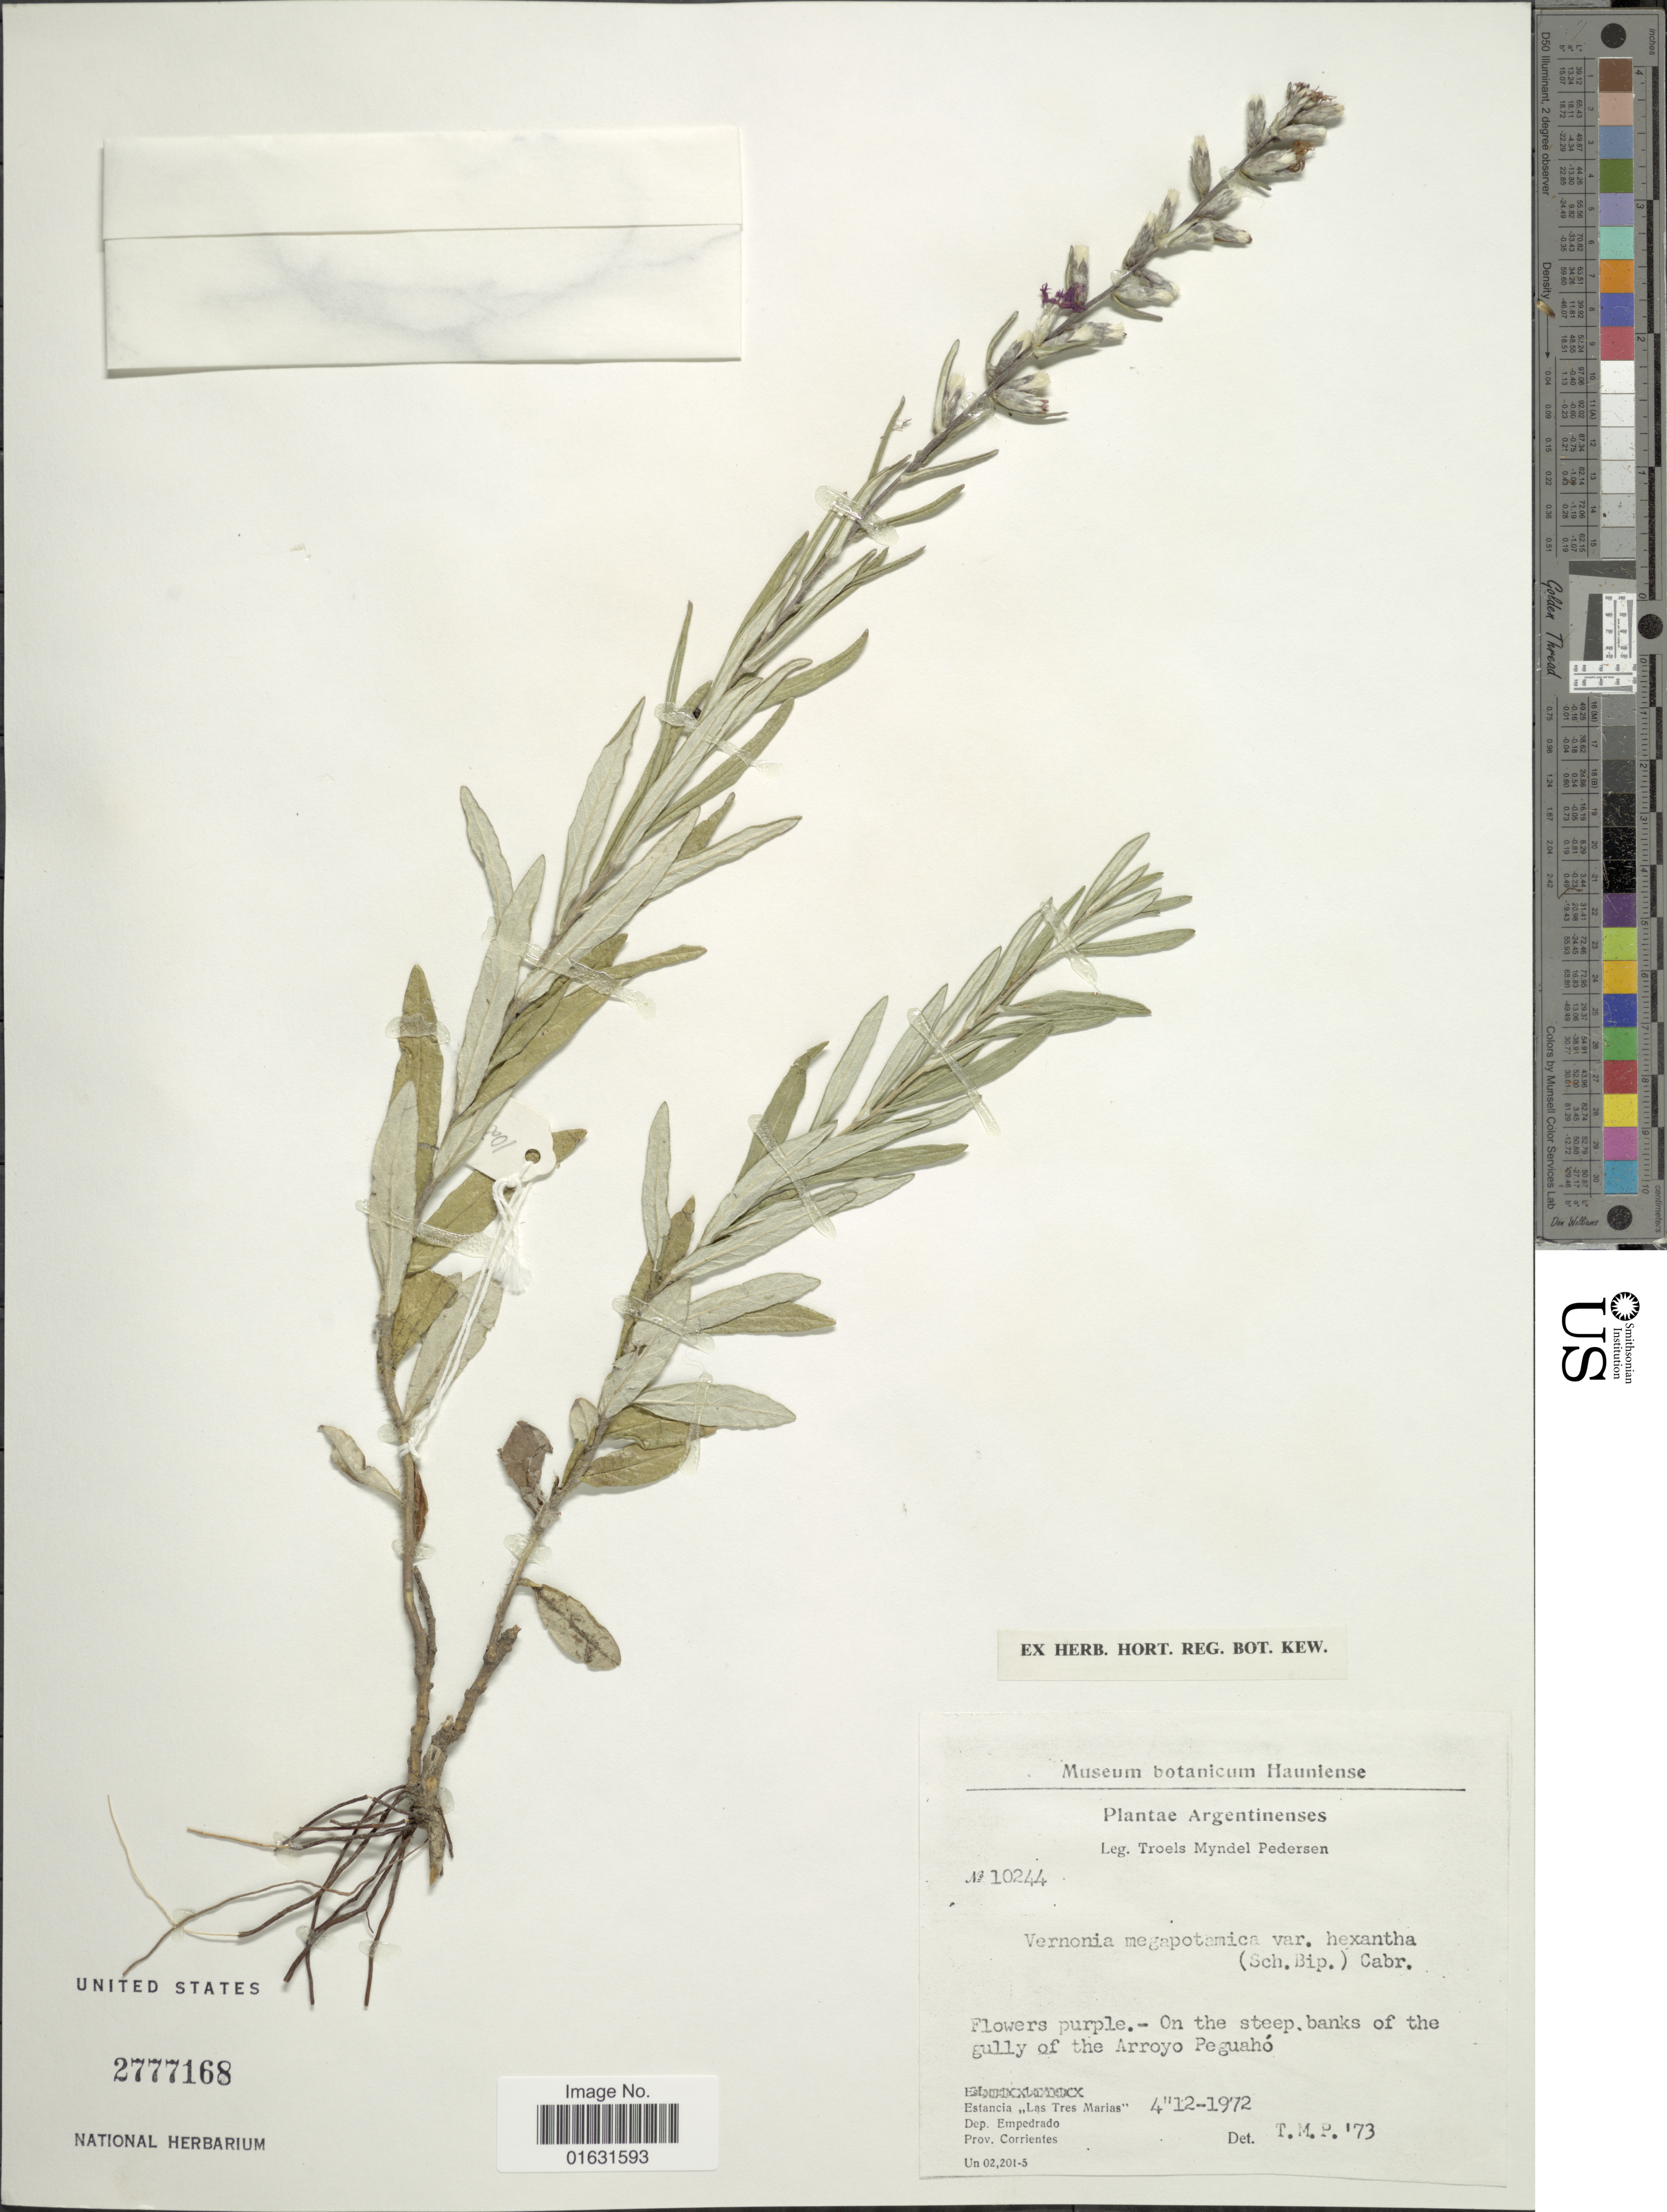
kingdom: Plantae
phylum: Tracheophyta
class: Magnoliopsida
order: Asterales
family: Asteraceae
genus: Stenocephalum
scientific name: Stenocephalum megapotamicum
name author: (Spreng.) Sch. Bip.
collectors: T. Pederson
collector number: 10244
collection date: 1972-12-04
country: Argentina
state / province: Corrientes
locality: Estancia Las Tres Marias, Dep. Empedrado, on the steep banks of the gully of the Arroyo Peguaho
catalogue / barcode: US 2777168